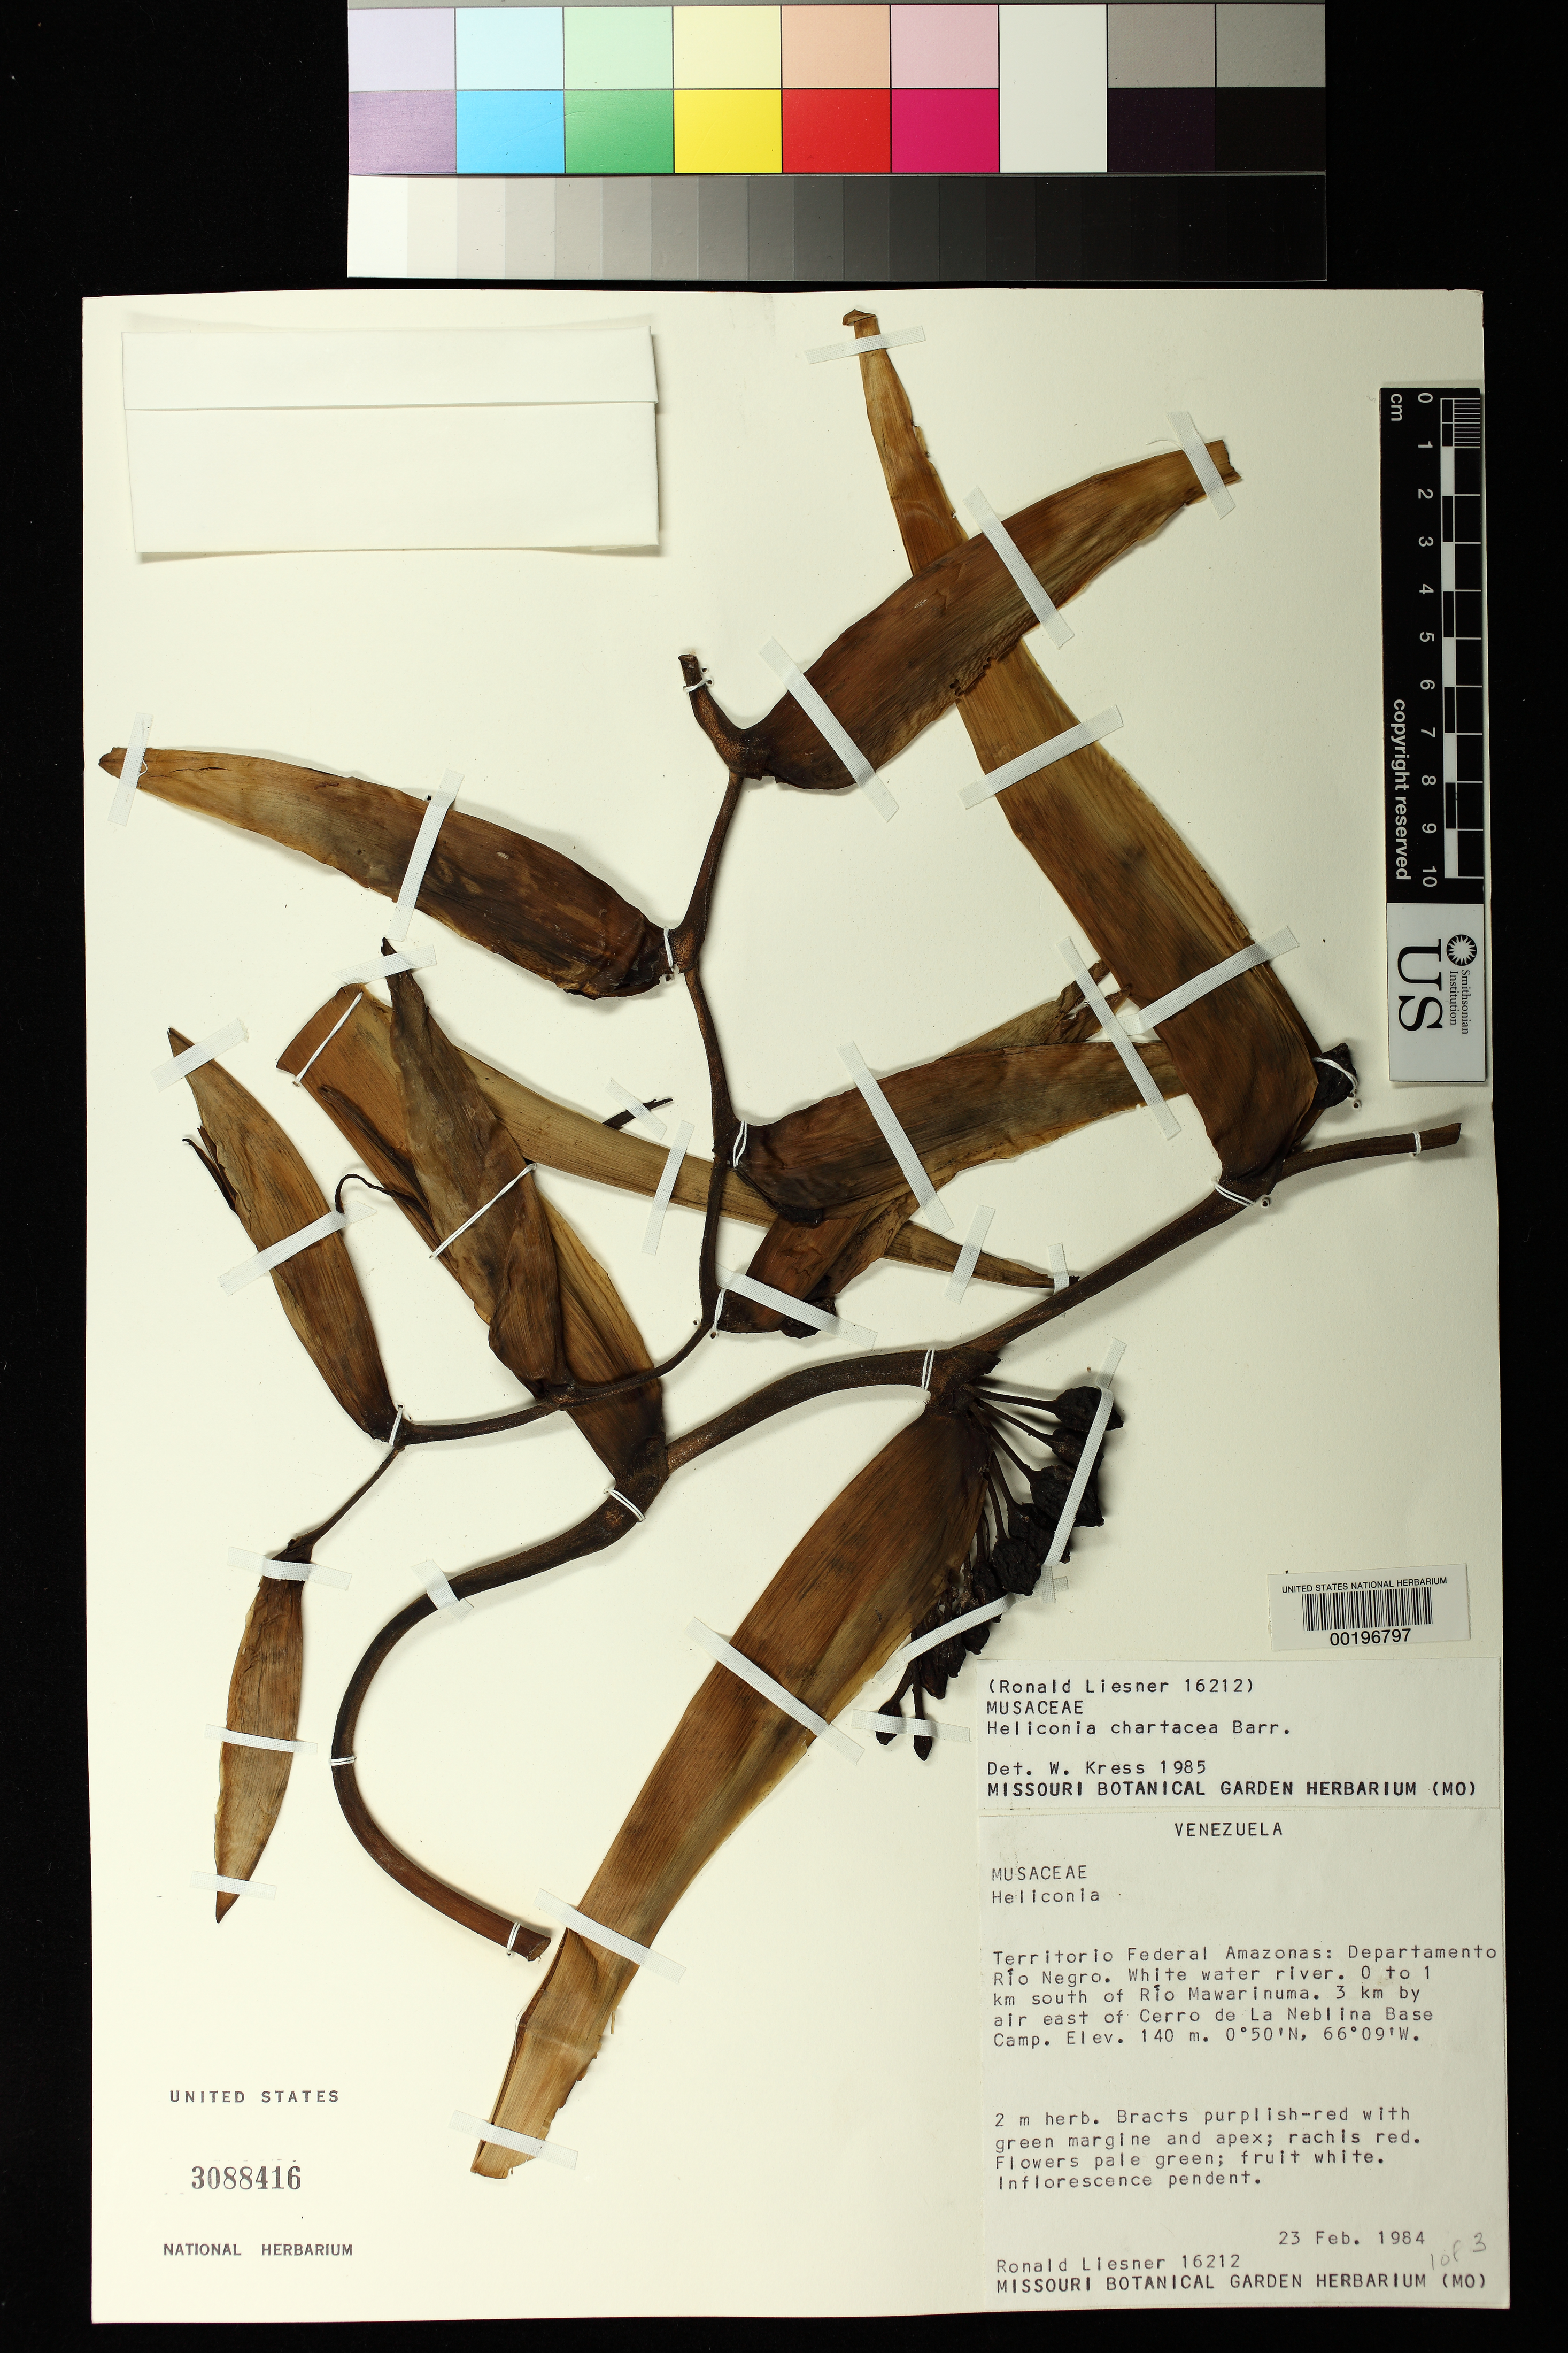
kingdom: Plantae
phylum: Tracheophyta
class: Liliopsida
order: Zingiberales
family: Heliconiaceae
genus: Heliconia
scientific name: Heliconia chartacea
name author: Lane ex Barreiros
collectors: R. L. Liesner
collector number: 16212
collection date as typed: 23 Feb 1984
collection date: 1984-02-23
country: Venezuela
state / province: Amazonas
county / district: Rio Negro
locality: White water river. 0 to 1 km s. of rio mawarinuma. 3 km by air e of cerro de la neblina base camp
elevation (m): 140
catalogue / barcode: US 3088416